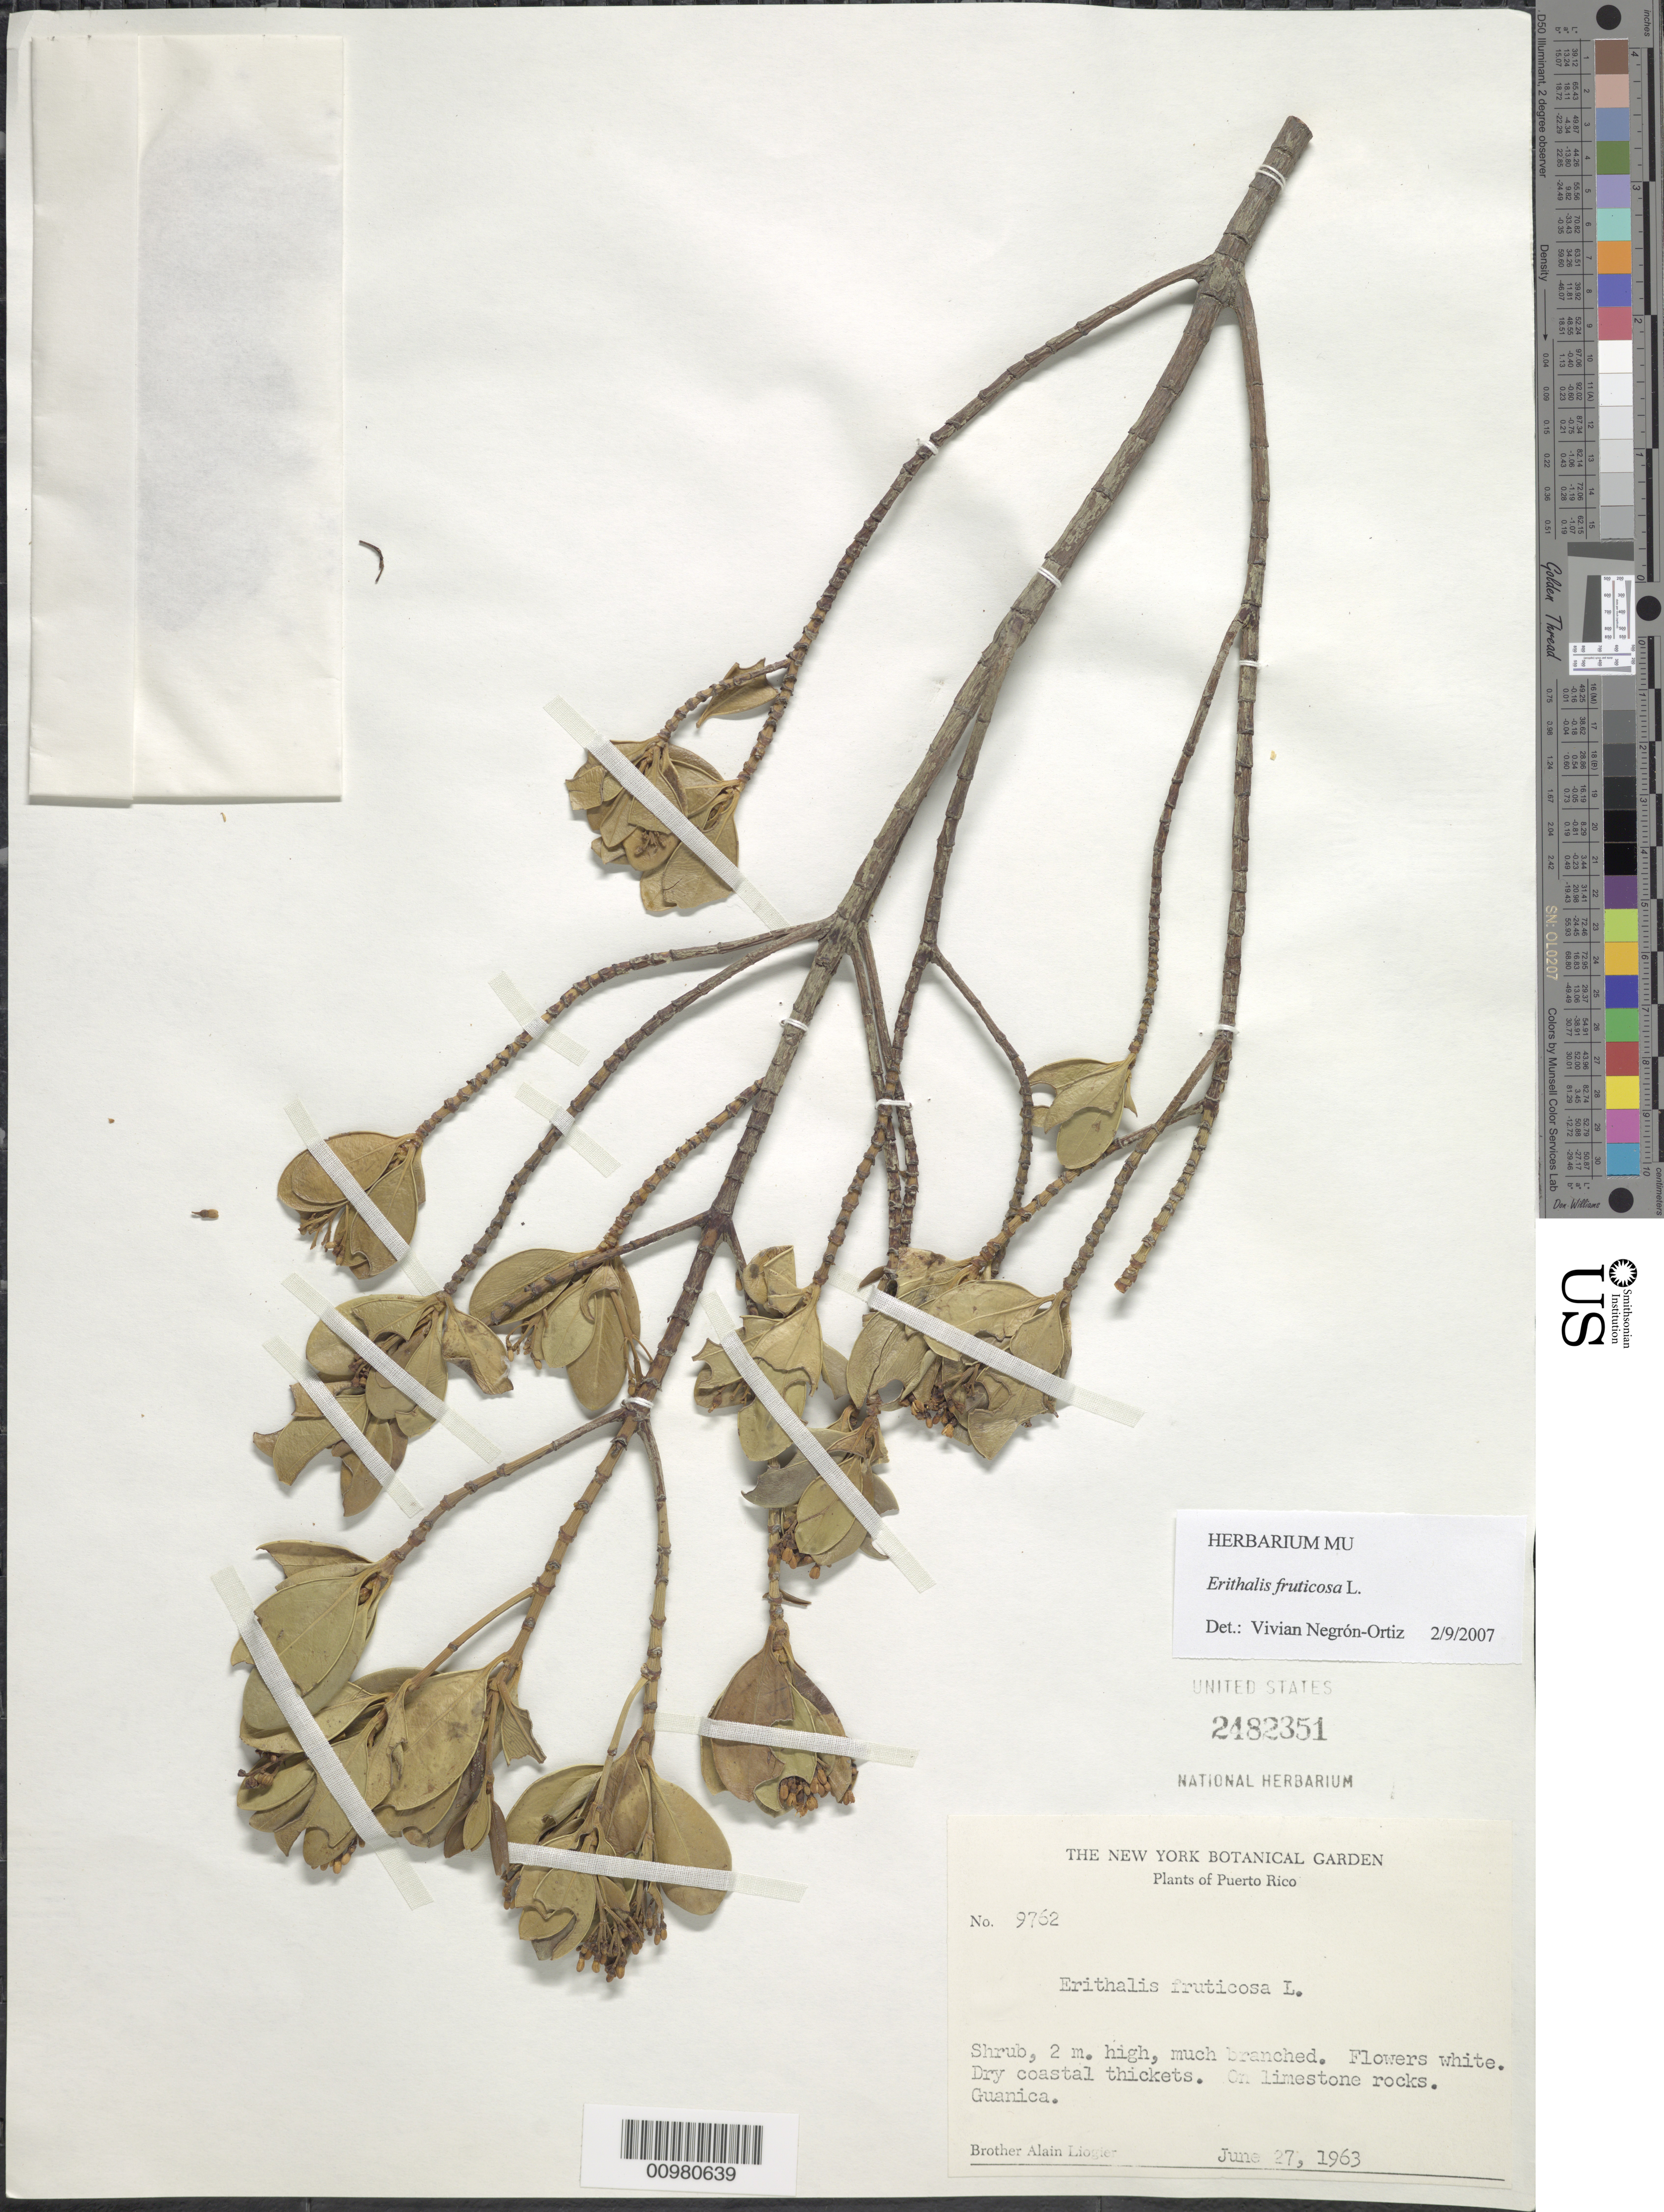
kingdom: Plantae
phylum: Tracheophyta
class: Magnoliopsida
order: Gentianales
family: Rubiaceae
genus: Erithalis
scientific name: Erithalis fruticosa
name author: L.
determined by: Negrón-Ortiz, V.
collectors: A. H. Liogier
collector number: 9762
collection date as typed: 27 Jun 1963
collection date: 1963-06-27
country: Puerto Rico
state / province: Guanica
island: Puerto Rico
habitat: Dry coastal thickets. On limestone rocks.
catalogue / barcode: US 2482351